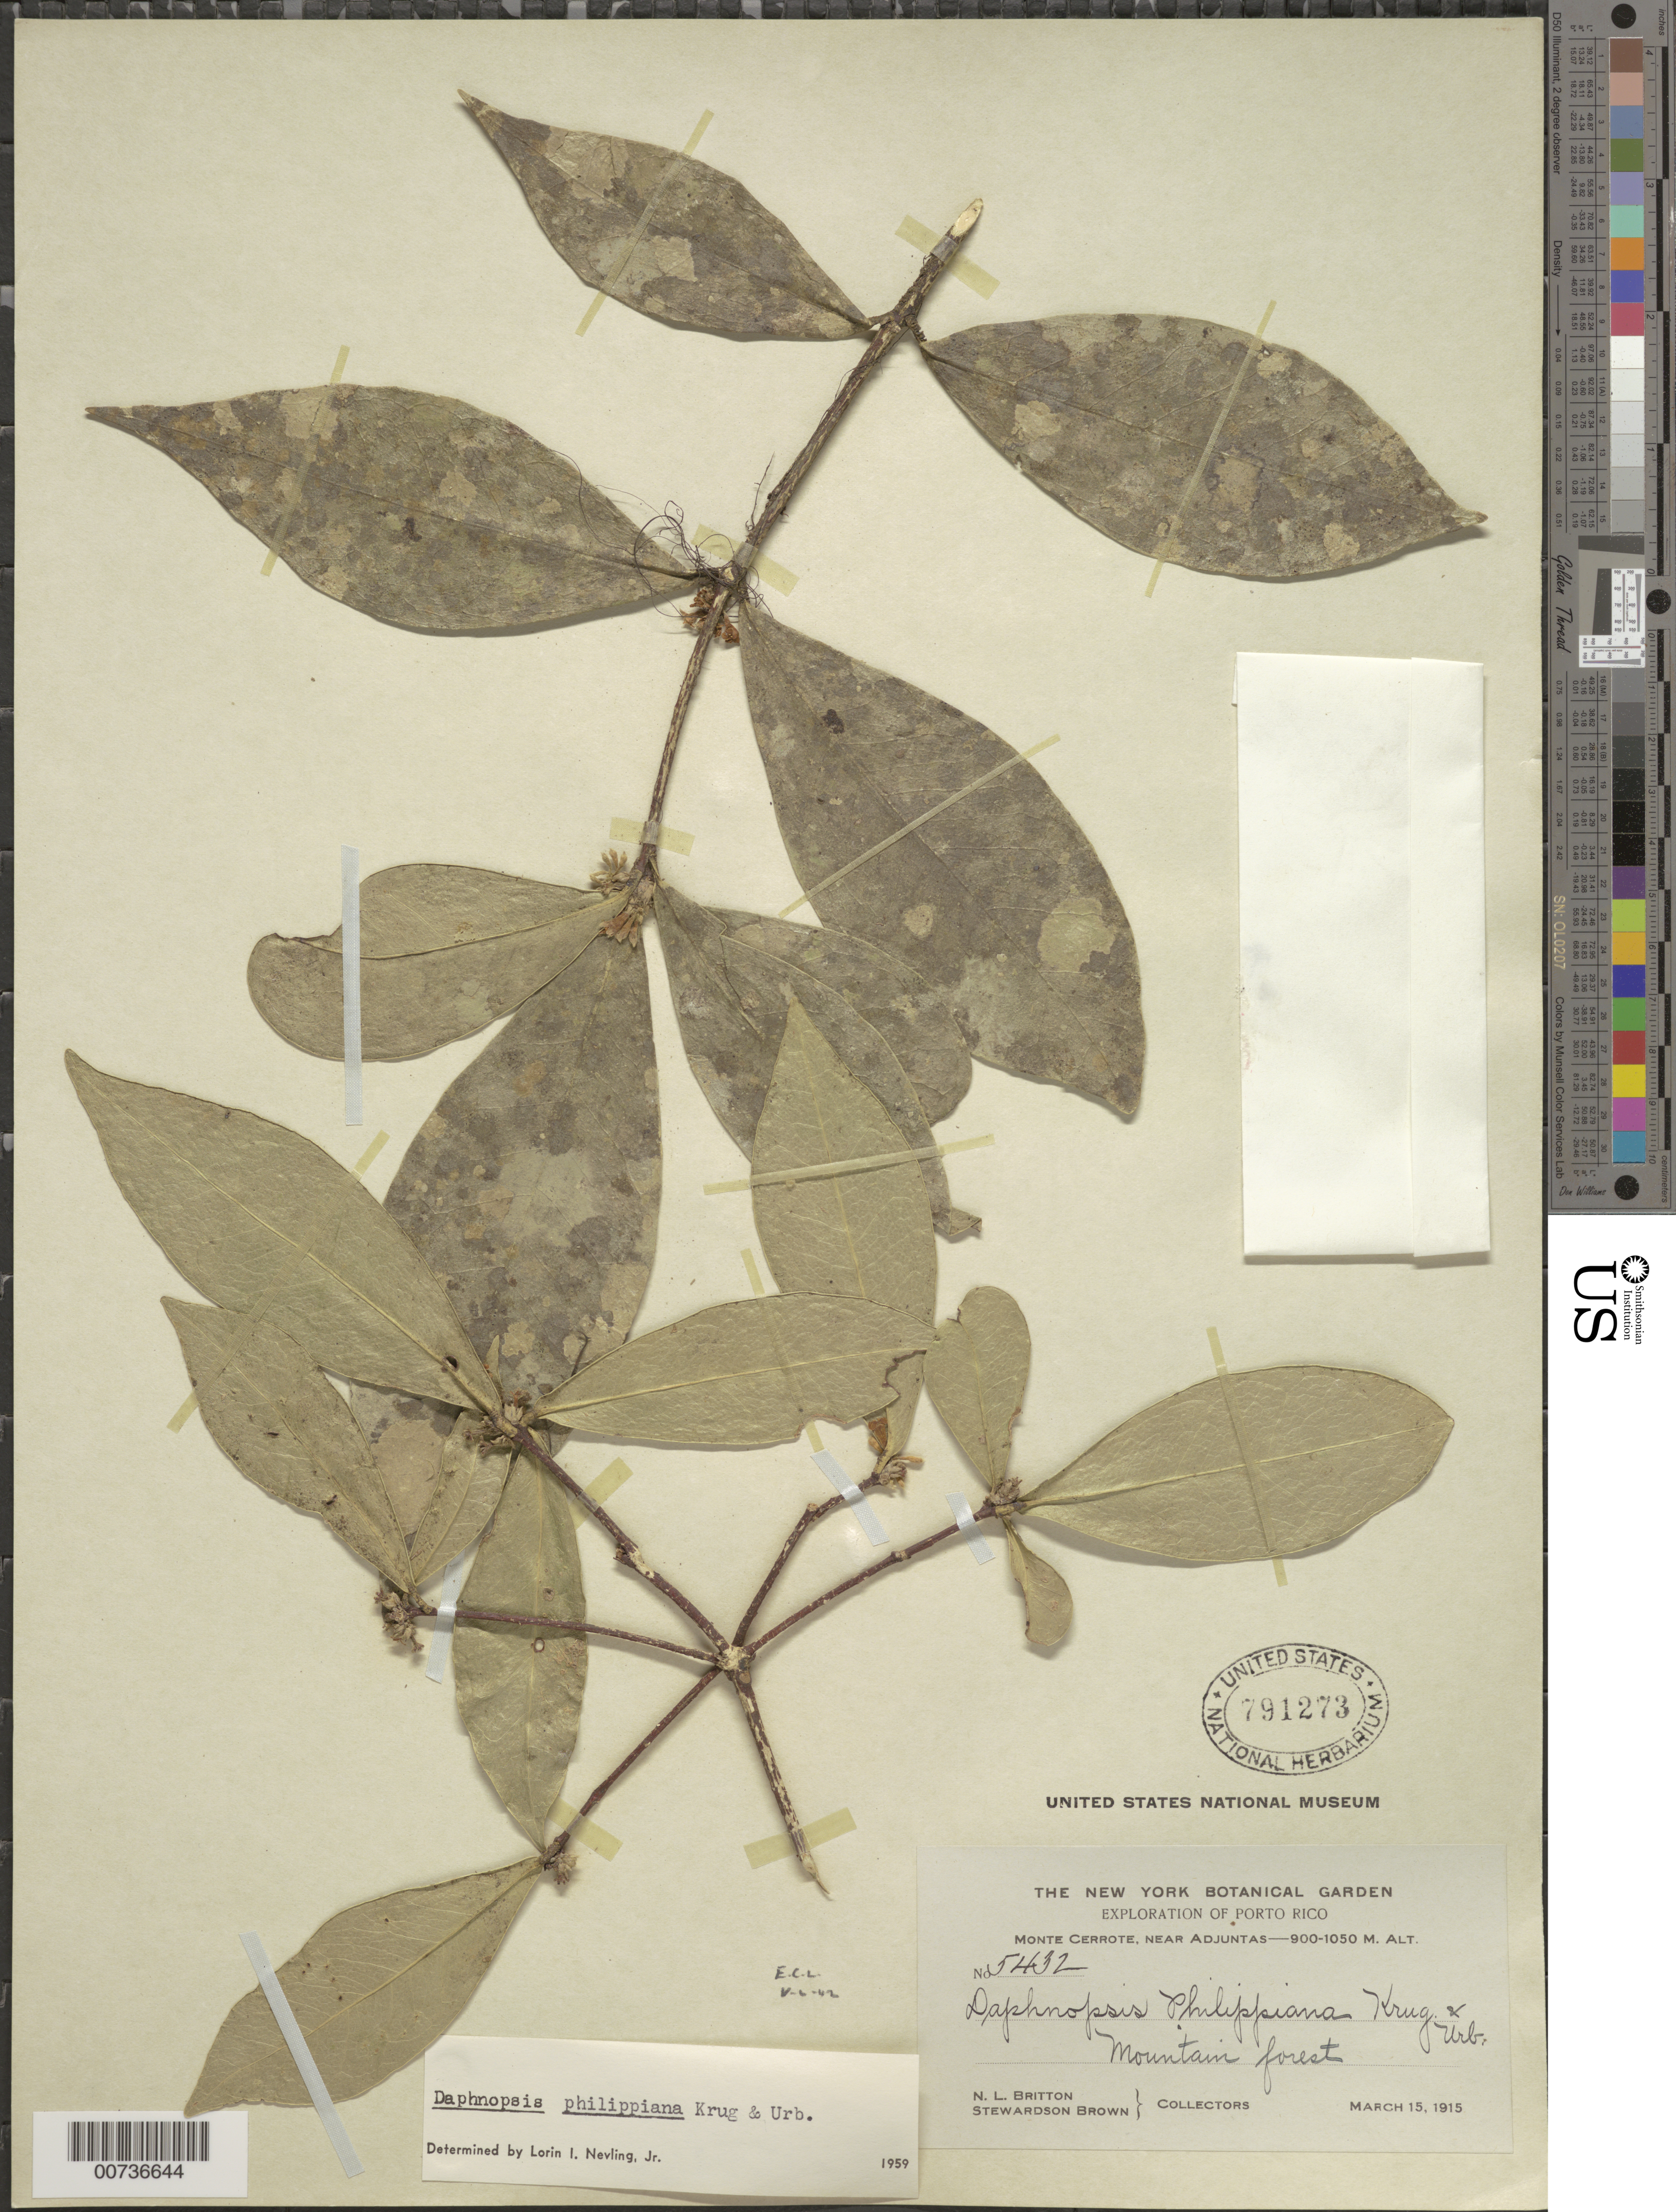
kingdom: Plantae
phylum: Tracheophyta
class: Magnoliopsida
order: Malvales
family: Thymelaeaceae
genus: Daphnopsis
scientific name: Daphnopsis philippiana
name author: Krug & Urb.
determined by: Nevling, L. I., Jr.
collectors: N. Britton & S. Brown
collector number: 5432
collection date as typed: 15 Mar 1915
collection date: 1915-03-15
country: Puerto Rico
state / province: Adjuntas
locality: Monte cerrote, near Adjuntas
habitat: Mountain forest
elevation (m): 900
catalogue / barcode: US 791273